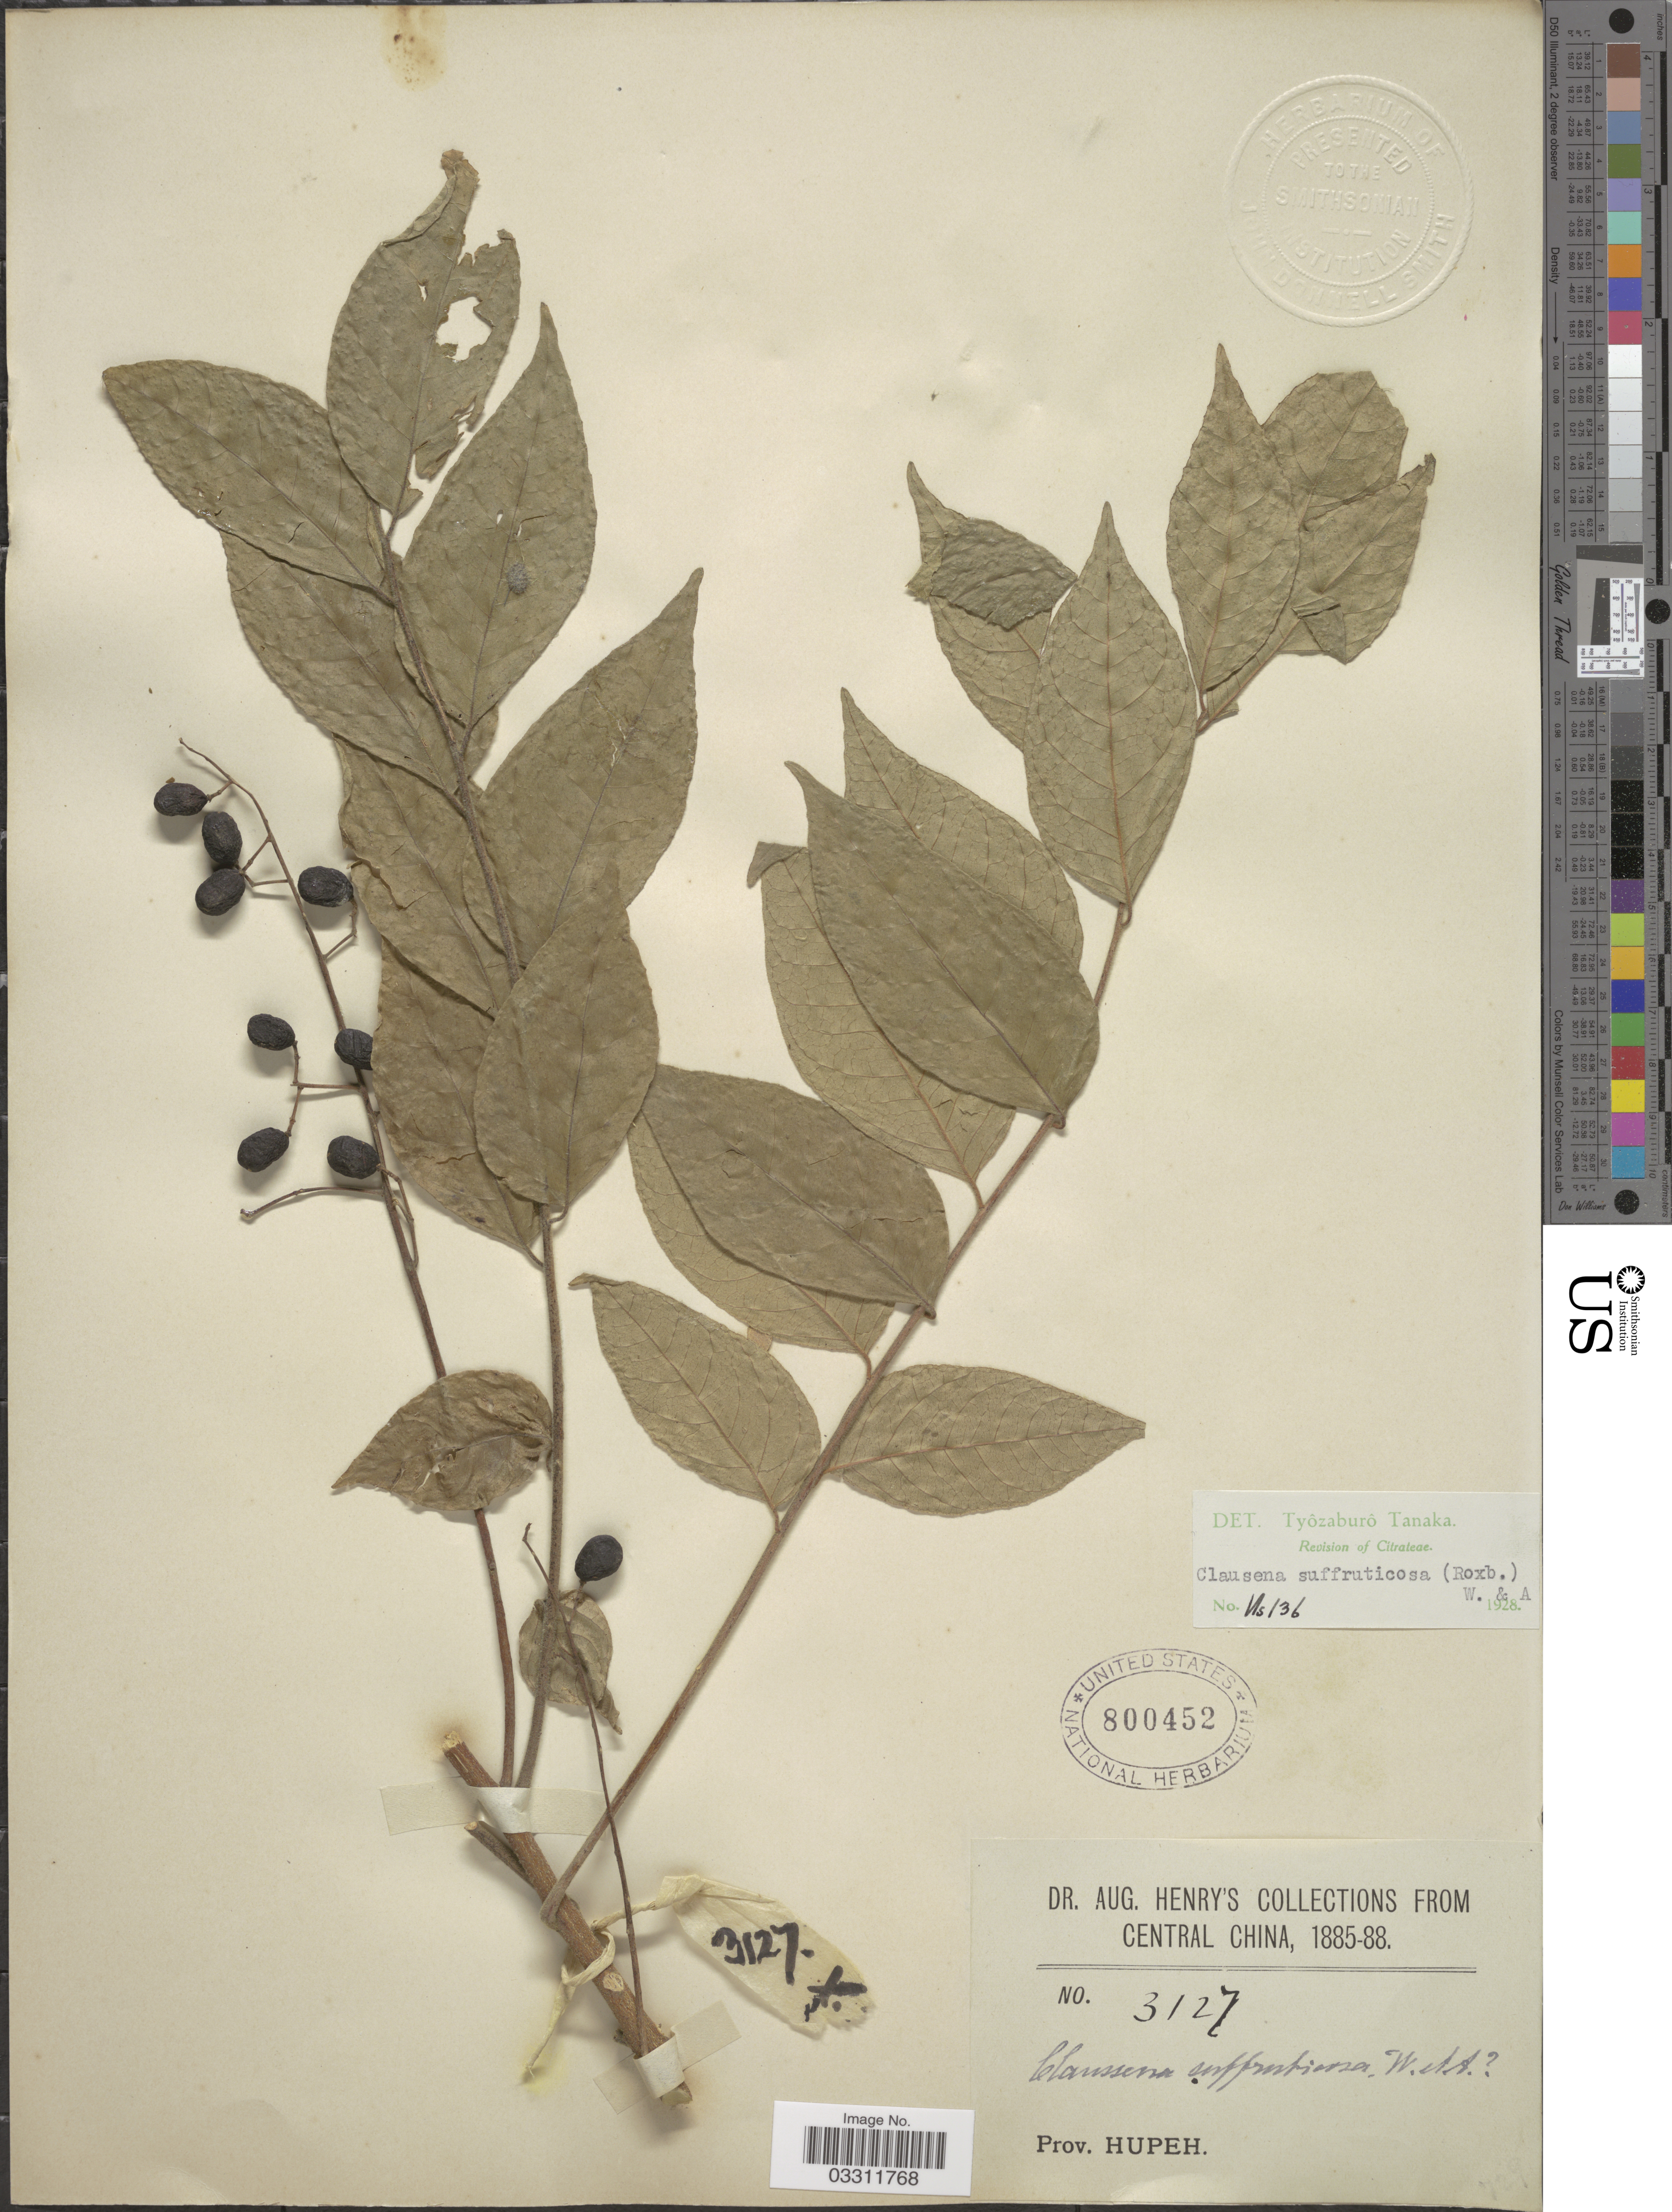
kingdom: Plantae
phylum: Tracheophyta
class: Magnoliopsida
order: Sapindales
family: Rutaceae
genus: Clausena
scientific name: Clausena suffruticosa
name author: (Roxb.) Wight & Arn.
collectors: A. Henry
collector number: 3127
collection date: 1885/1888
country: China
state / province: Hubei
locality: Central China. Prov. Hupeh.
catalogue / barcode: US 800452